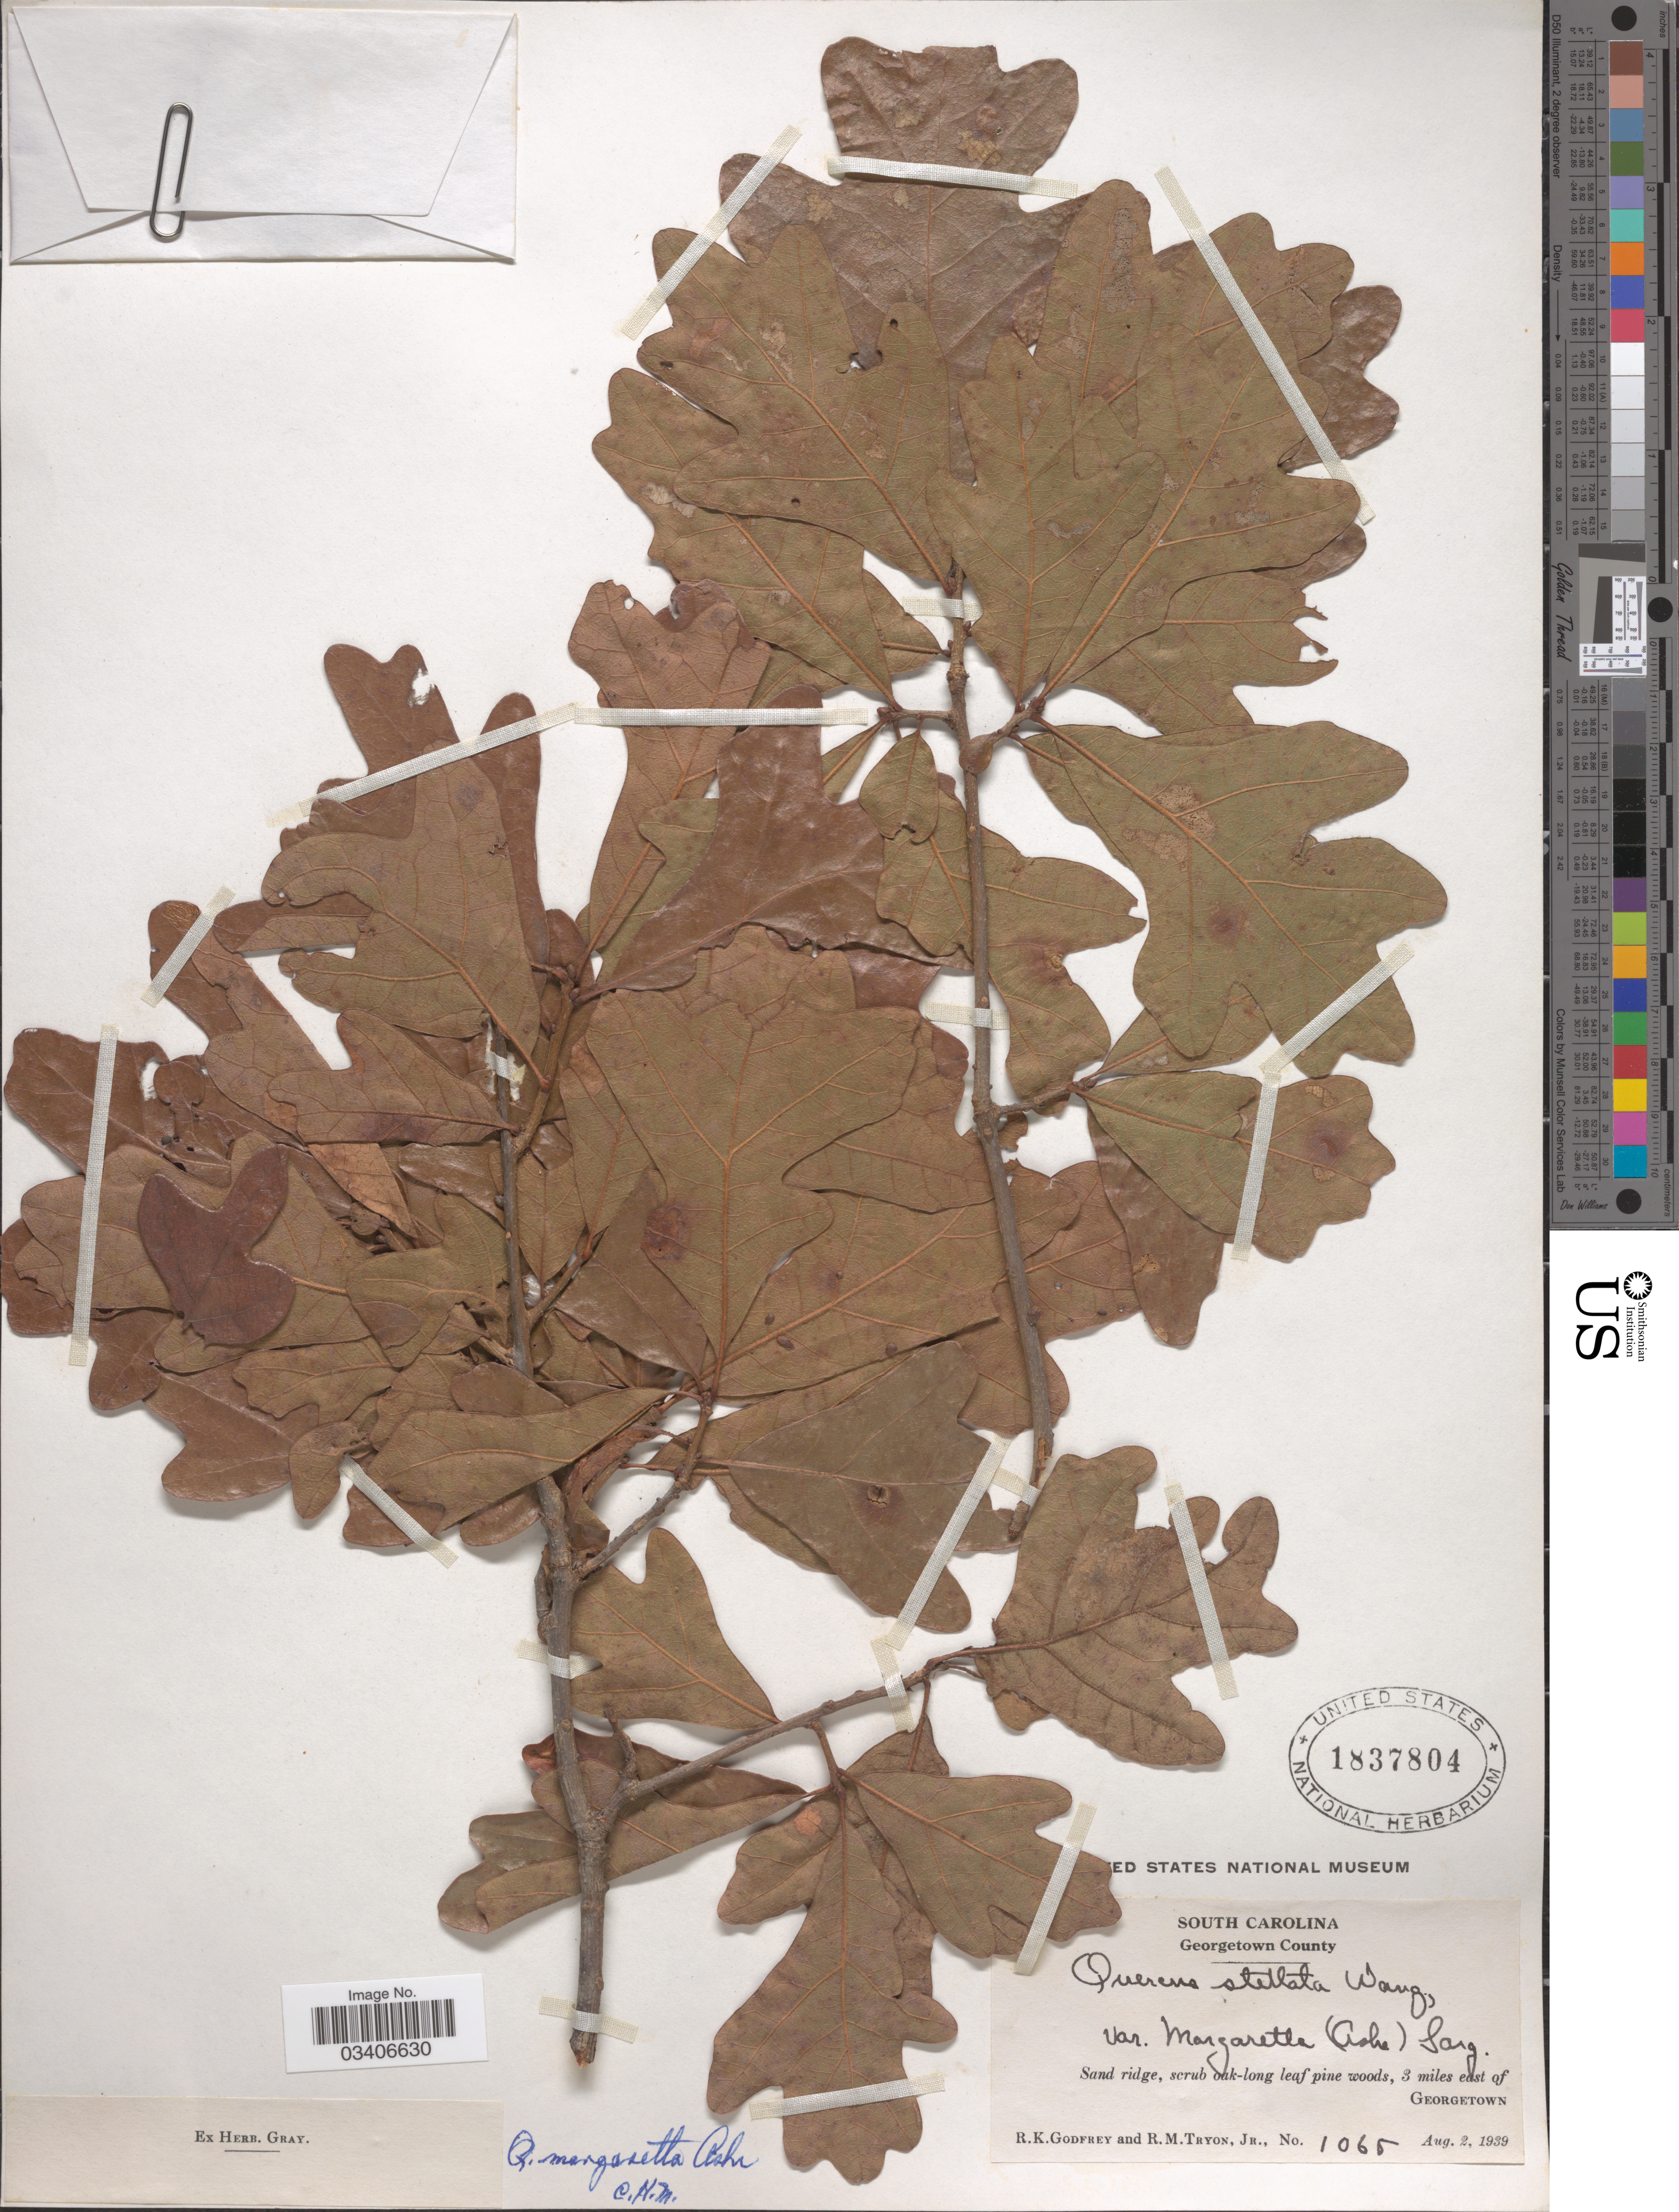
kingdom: Plantae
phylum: Tracheophyta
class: Magnoliopsida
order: Fagales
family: Fagaceae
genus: Quercus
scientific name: Quercus margarettae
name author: Ashe ex Small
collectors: R. K. Godfrey & R. Tryon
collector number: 1065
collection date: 1939-08-02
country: United States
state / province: South Carolina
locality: Georgetown County. 3 miles east of Georgetown.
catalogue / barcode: US 1837804